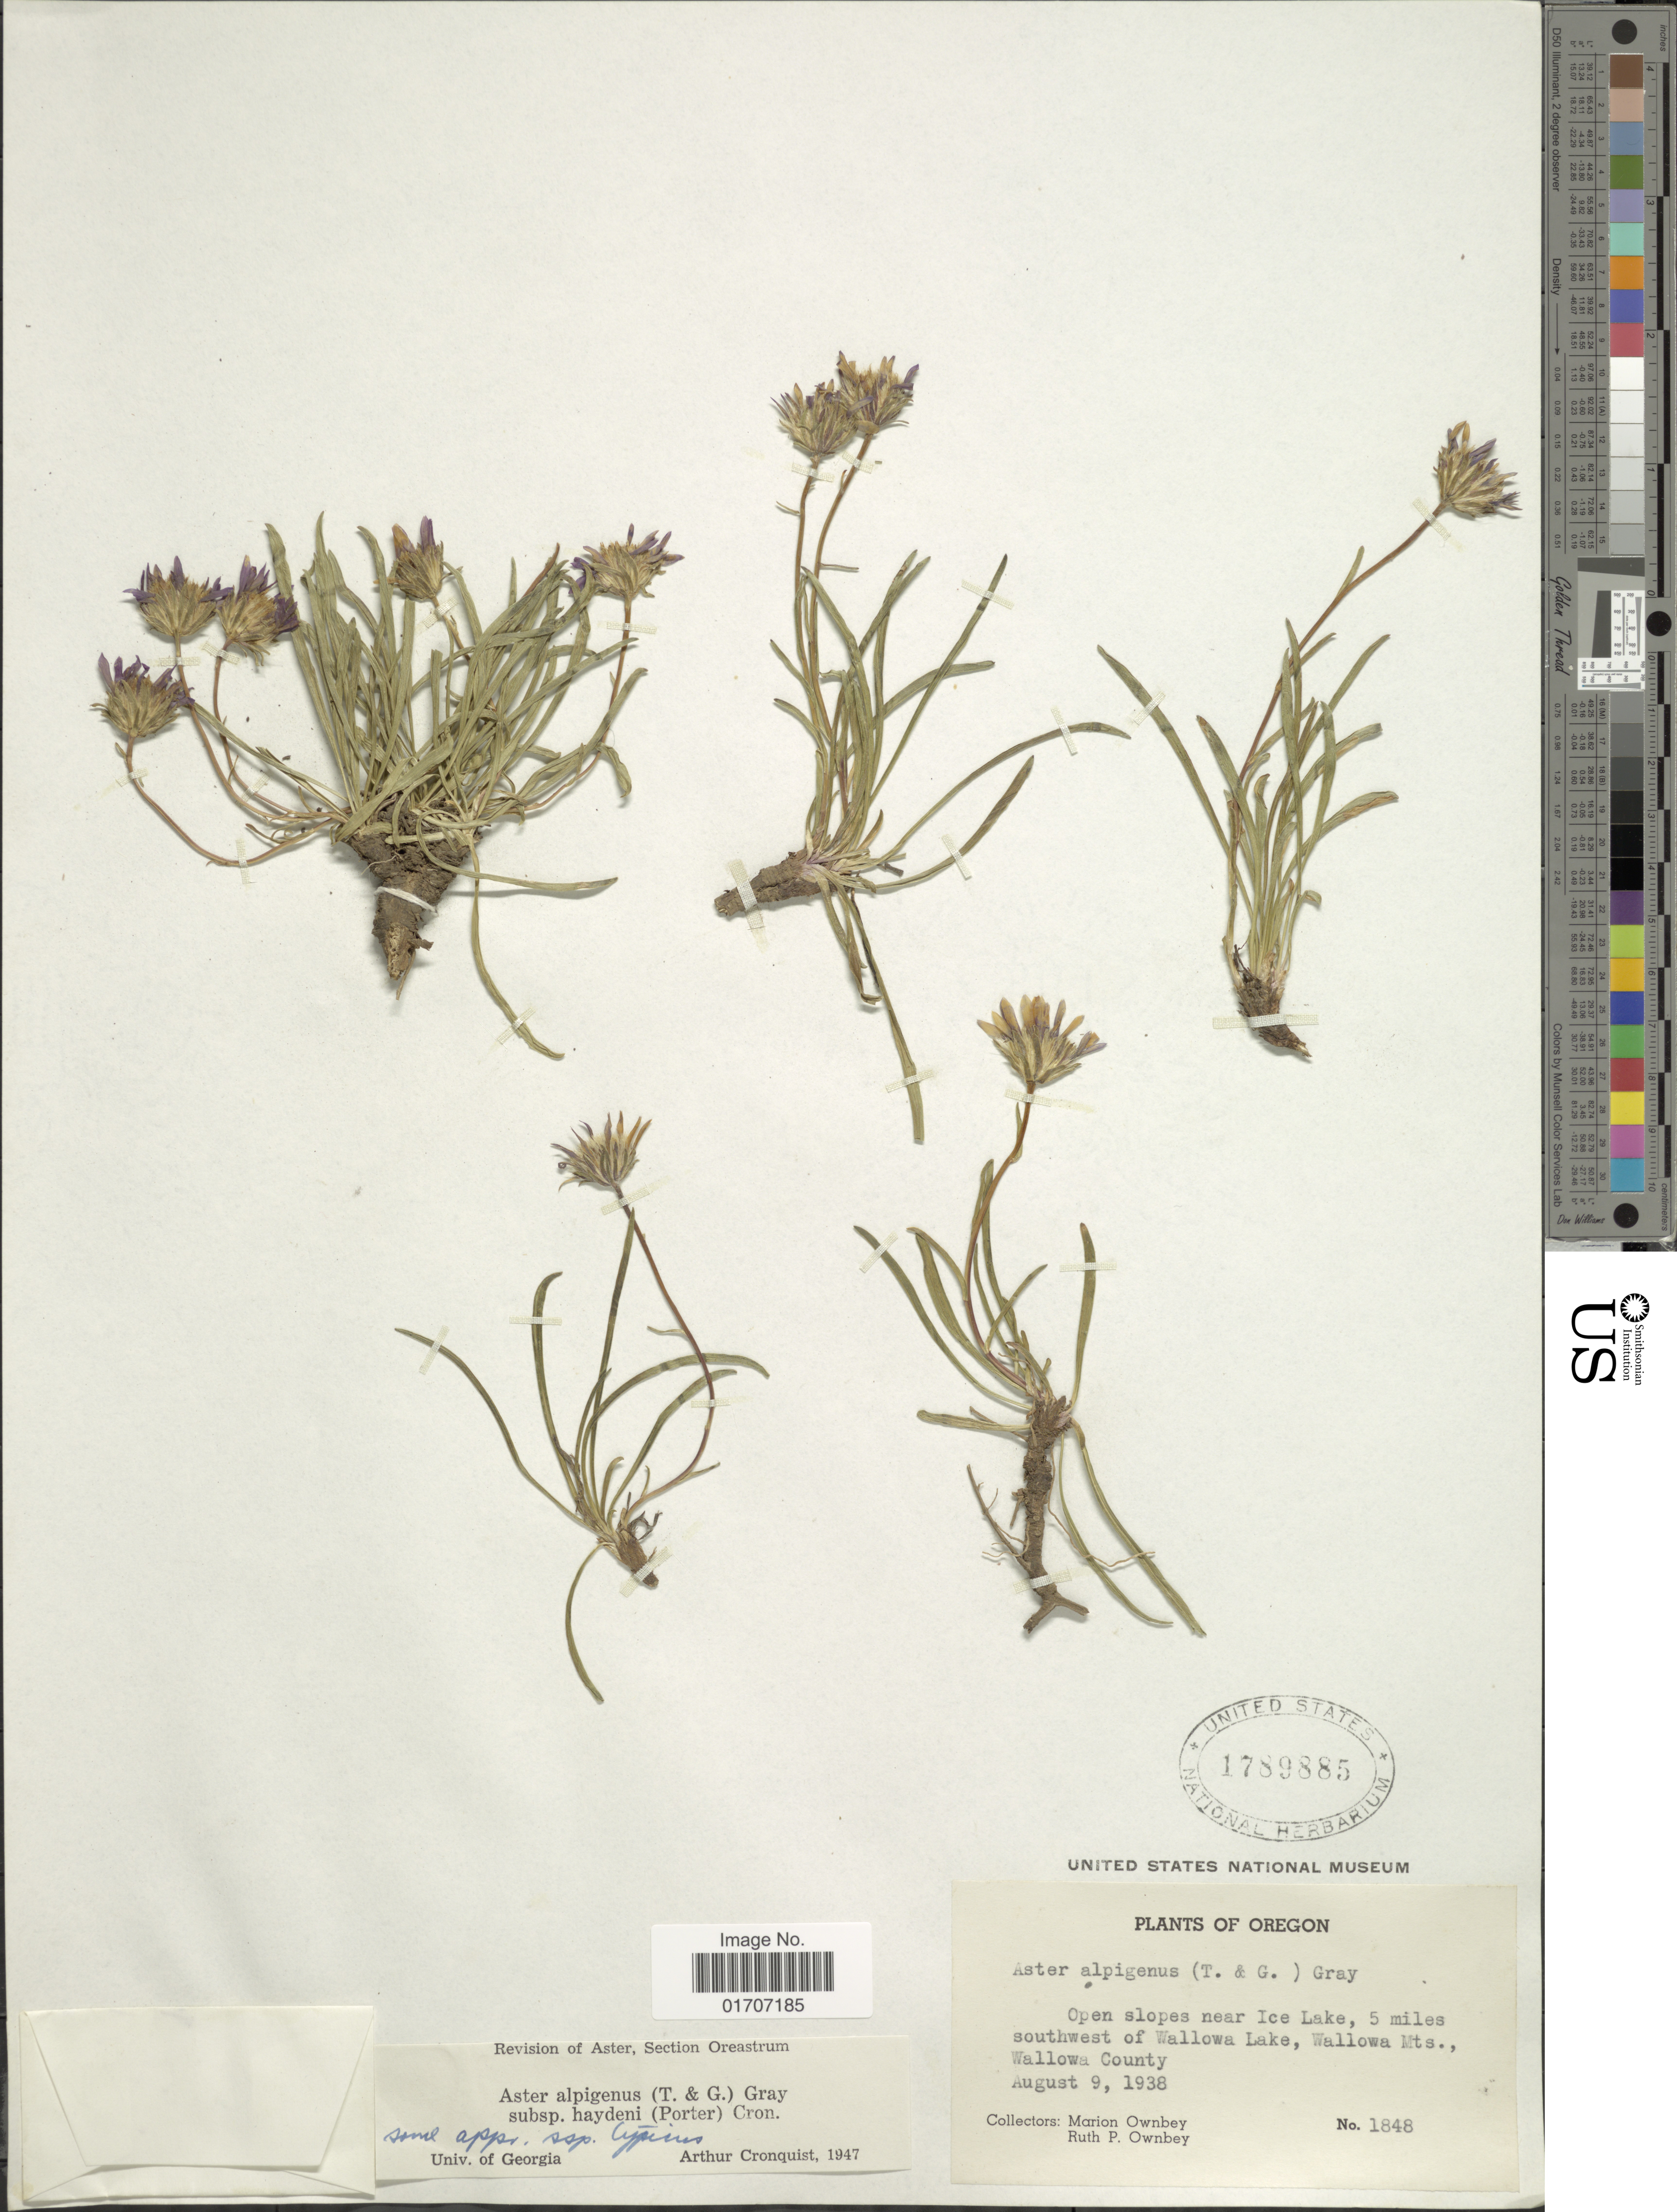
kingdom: Plantae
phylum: Tracheophyta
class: Magnoliopsida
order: Asterales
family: Asteraceae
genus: Oreostemma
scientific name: Oreostemma alpigenum var. haydenii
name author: (Porter) G.L. Nesom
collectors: F. M. Ownbey & R. Ownbey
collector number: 1848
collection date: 1938-08-09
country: United States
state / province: Oregon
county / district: Wallowa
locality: Open slopes near Ice Lake, 5 miles southwest of Wallowa Lake, Wallowa Mts., Wallowa County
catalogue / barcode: US 1789885